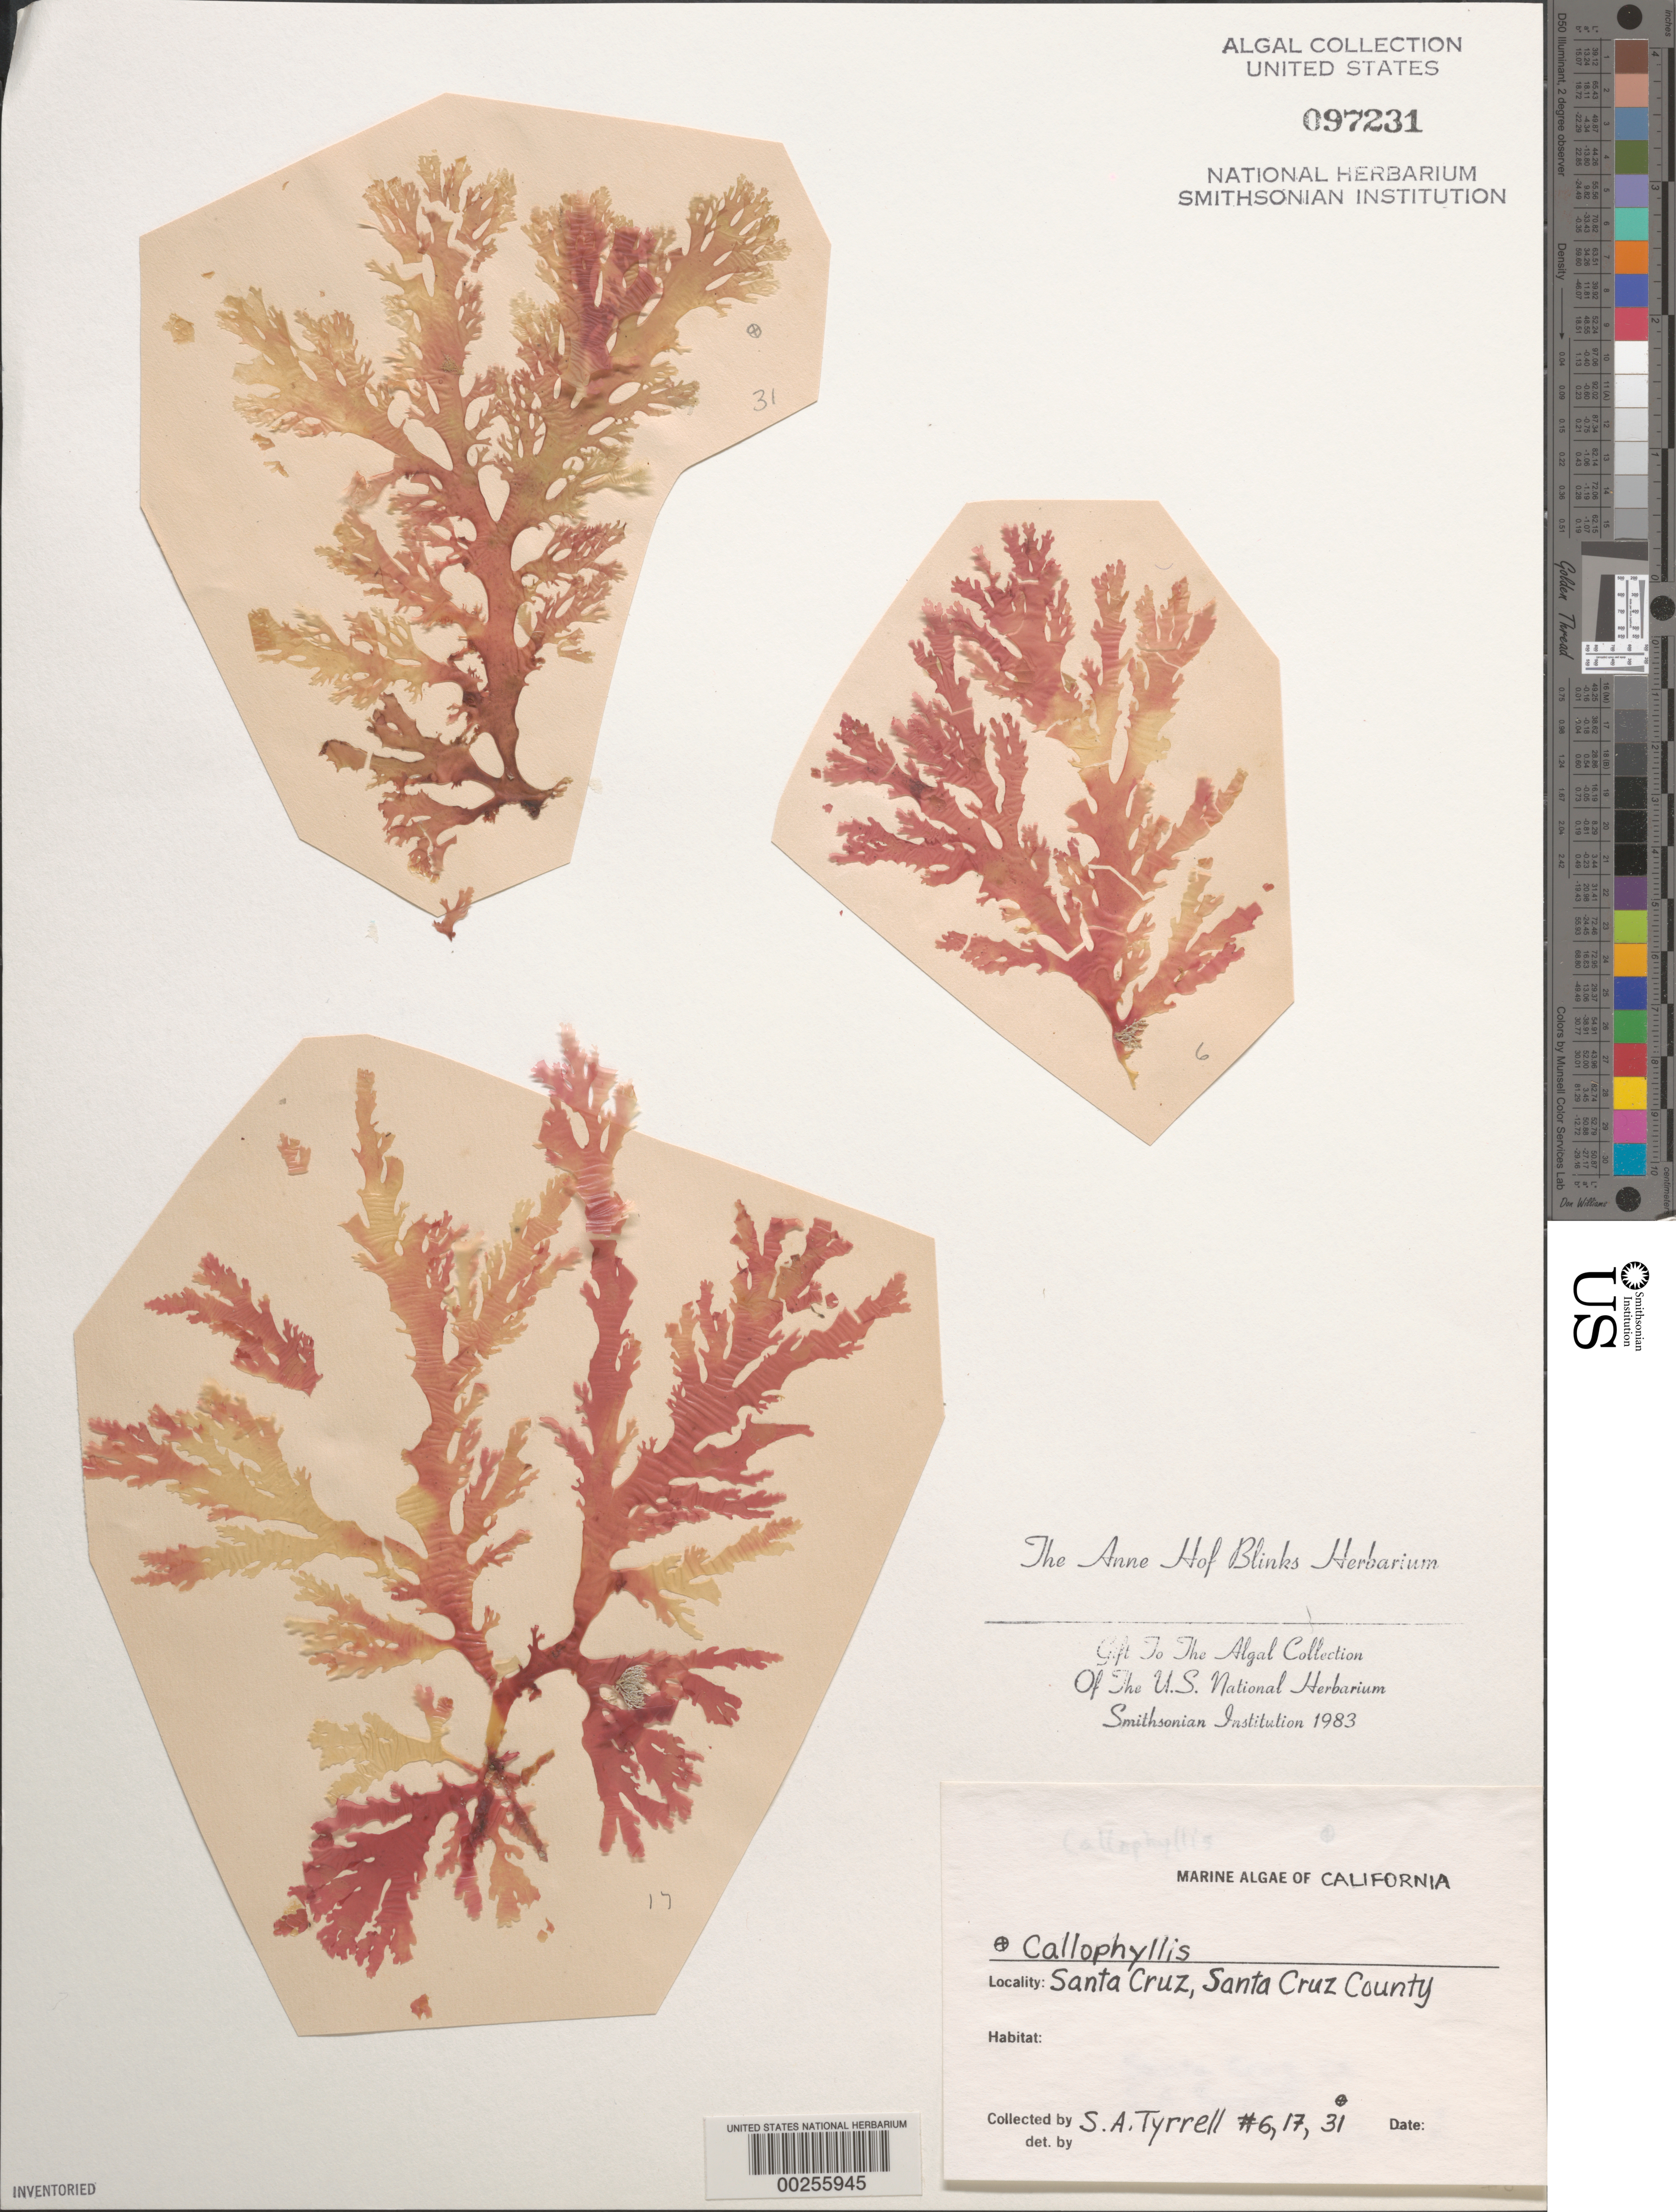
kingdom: Plantae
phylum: Rhodophyta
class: Florideophyceae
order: Gigartinales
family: Kallymeniaceae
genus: Callophyllis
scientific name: Callophyllis sp.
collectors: C. Tyrrell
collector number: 6 & 17 & 31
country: United States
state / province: California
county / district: Santa Cruz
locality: Santa Cruz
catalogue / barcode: US 97231